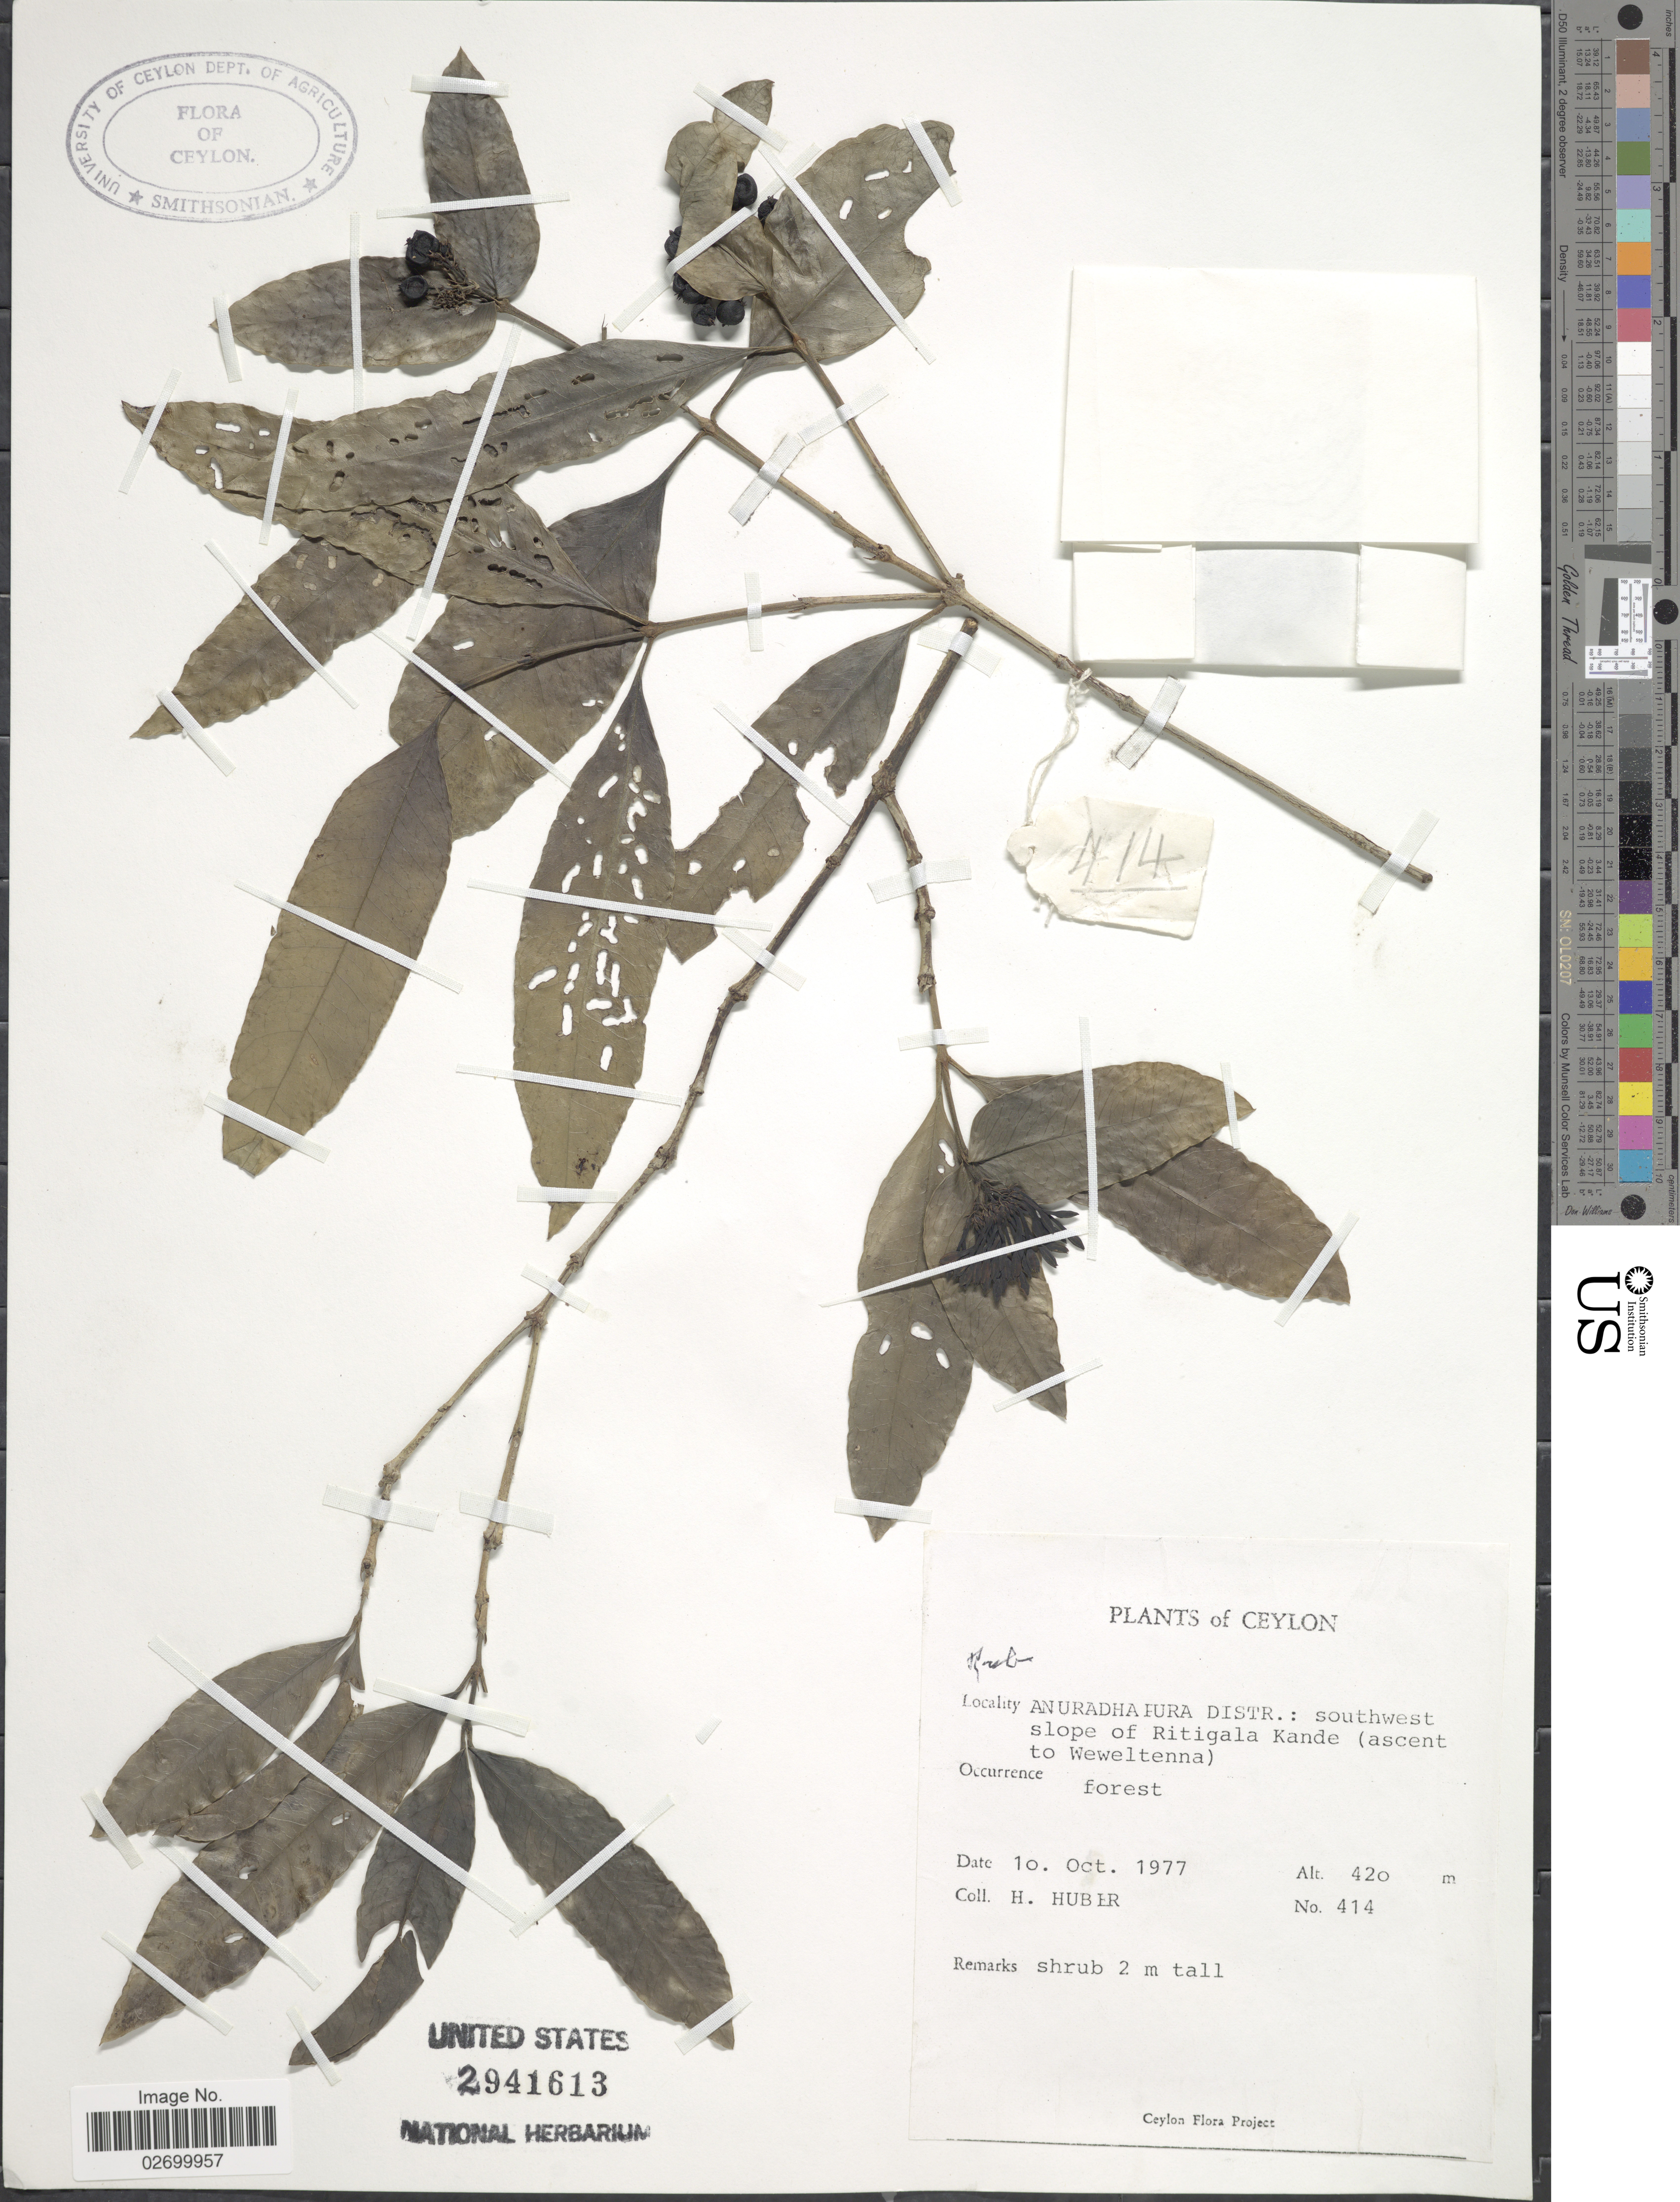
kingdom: Plantae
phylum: Tracheophyta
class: Magnoliopsida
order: Gentianales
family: Rubiaceae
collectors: H. Huber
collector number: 414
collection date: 1977-10-10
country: Sri Lanka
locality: Ceylon. Anurdhapura Distr.: Southwest slope of Ritigala Kande (ascent to Weweltenna)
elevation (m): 420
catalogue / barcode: US 2941613